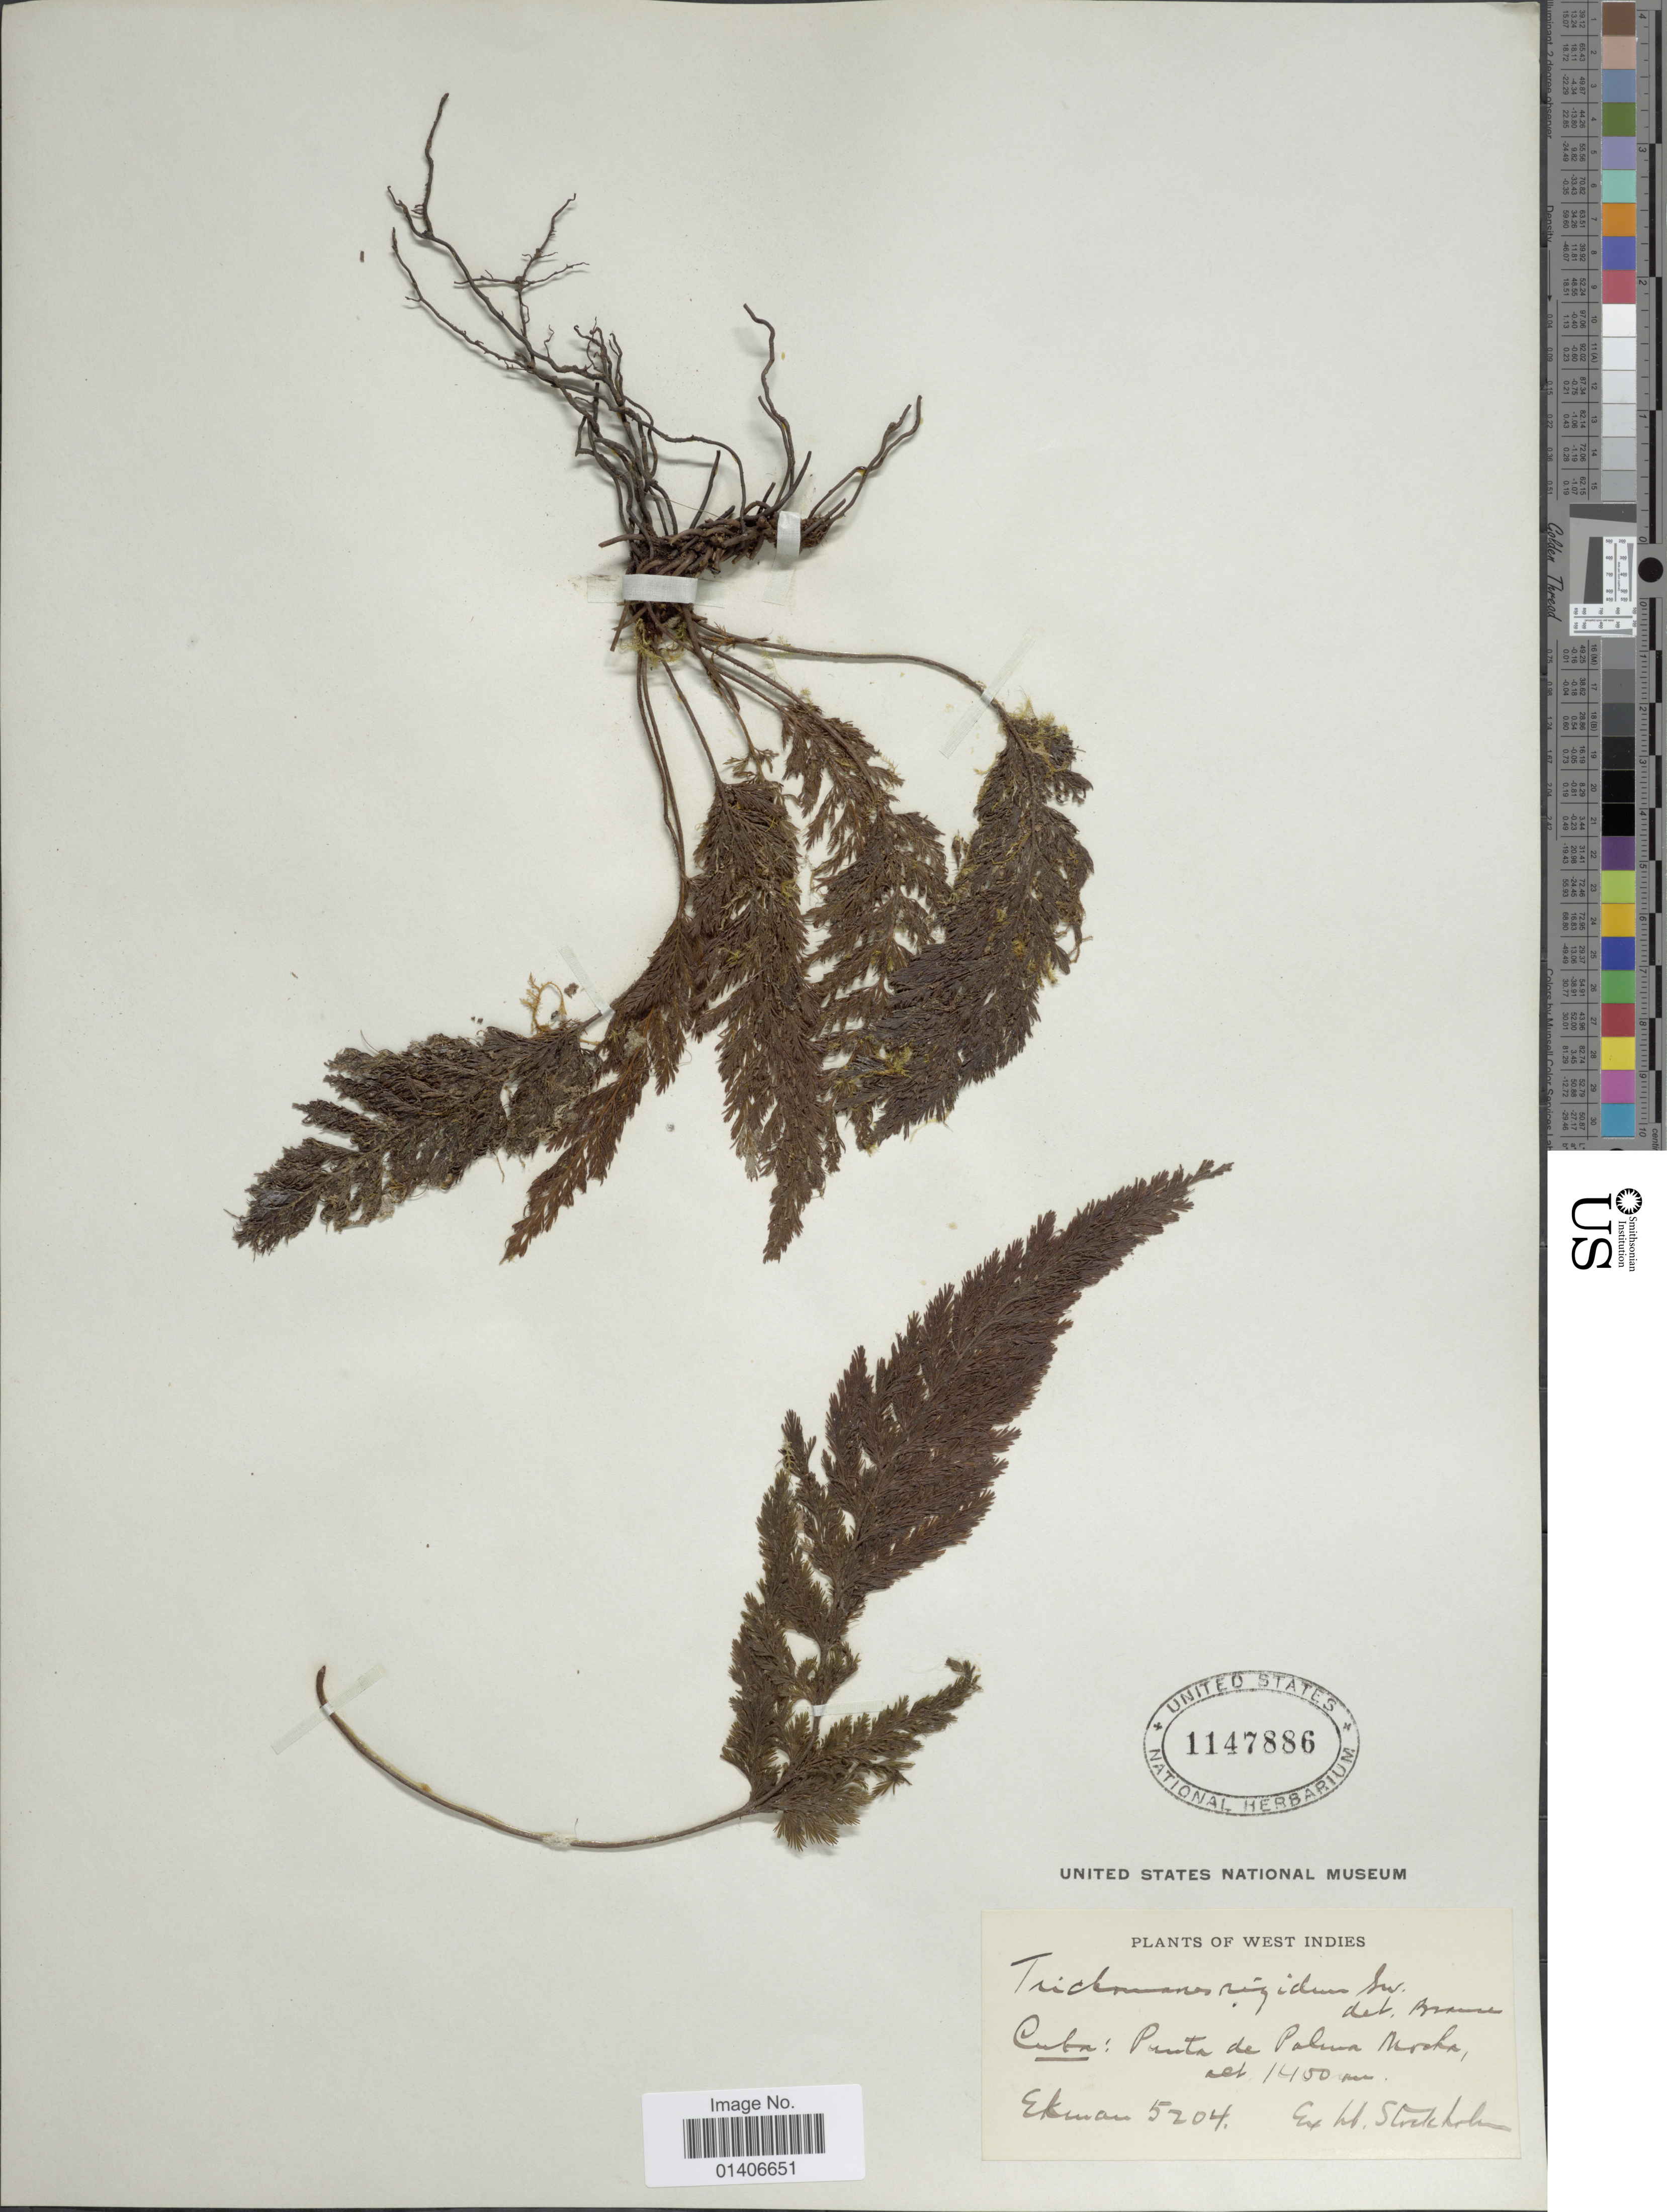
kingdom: Plantae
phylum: Tracheophyta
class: Polypodiopsida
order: Hymenophyllales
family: Hymenophyllaceae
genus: Abrodictyum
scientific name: Abrodictyum rigidum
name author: (Sw.) Ebihara & Dubuisson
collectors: -. Ekman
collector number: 5204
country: Cuba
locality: Punta de Palma Mocha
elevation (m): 1400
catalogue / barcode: US 1147886